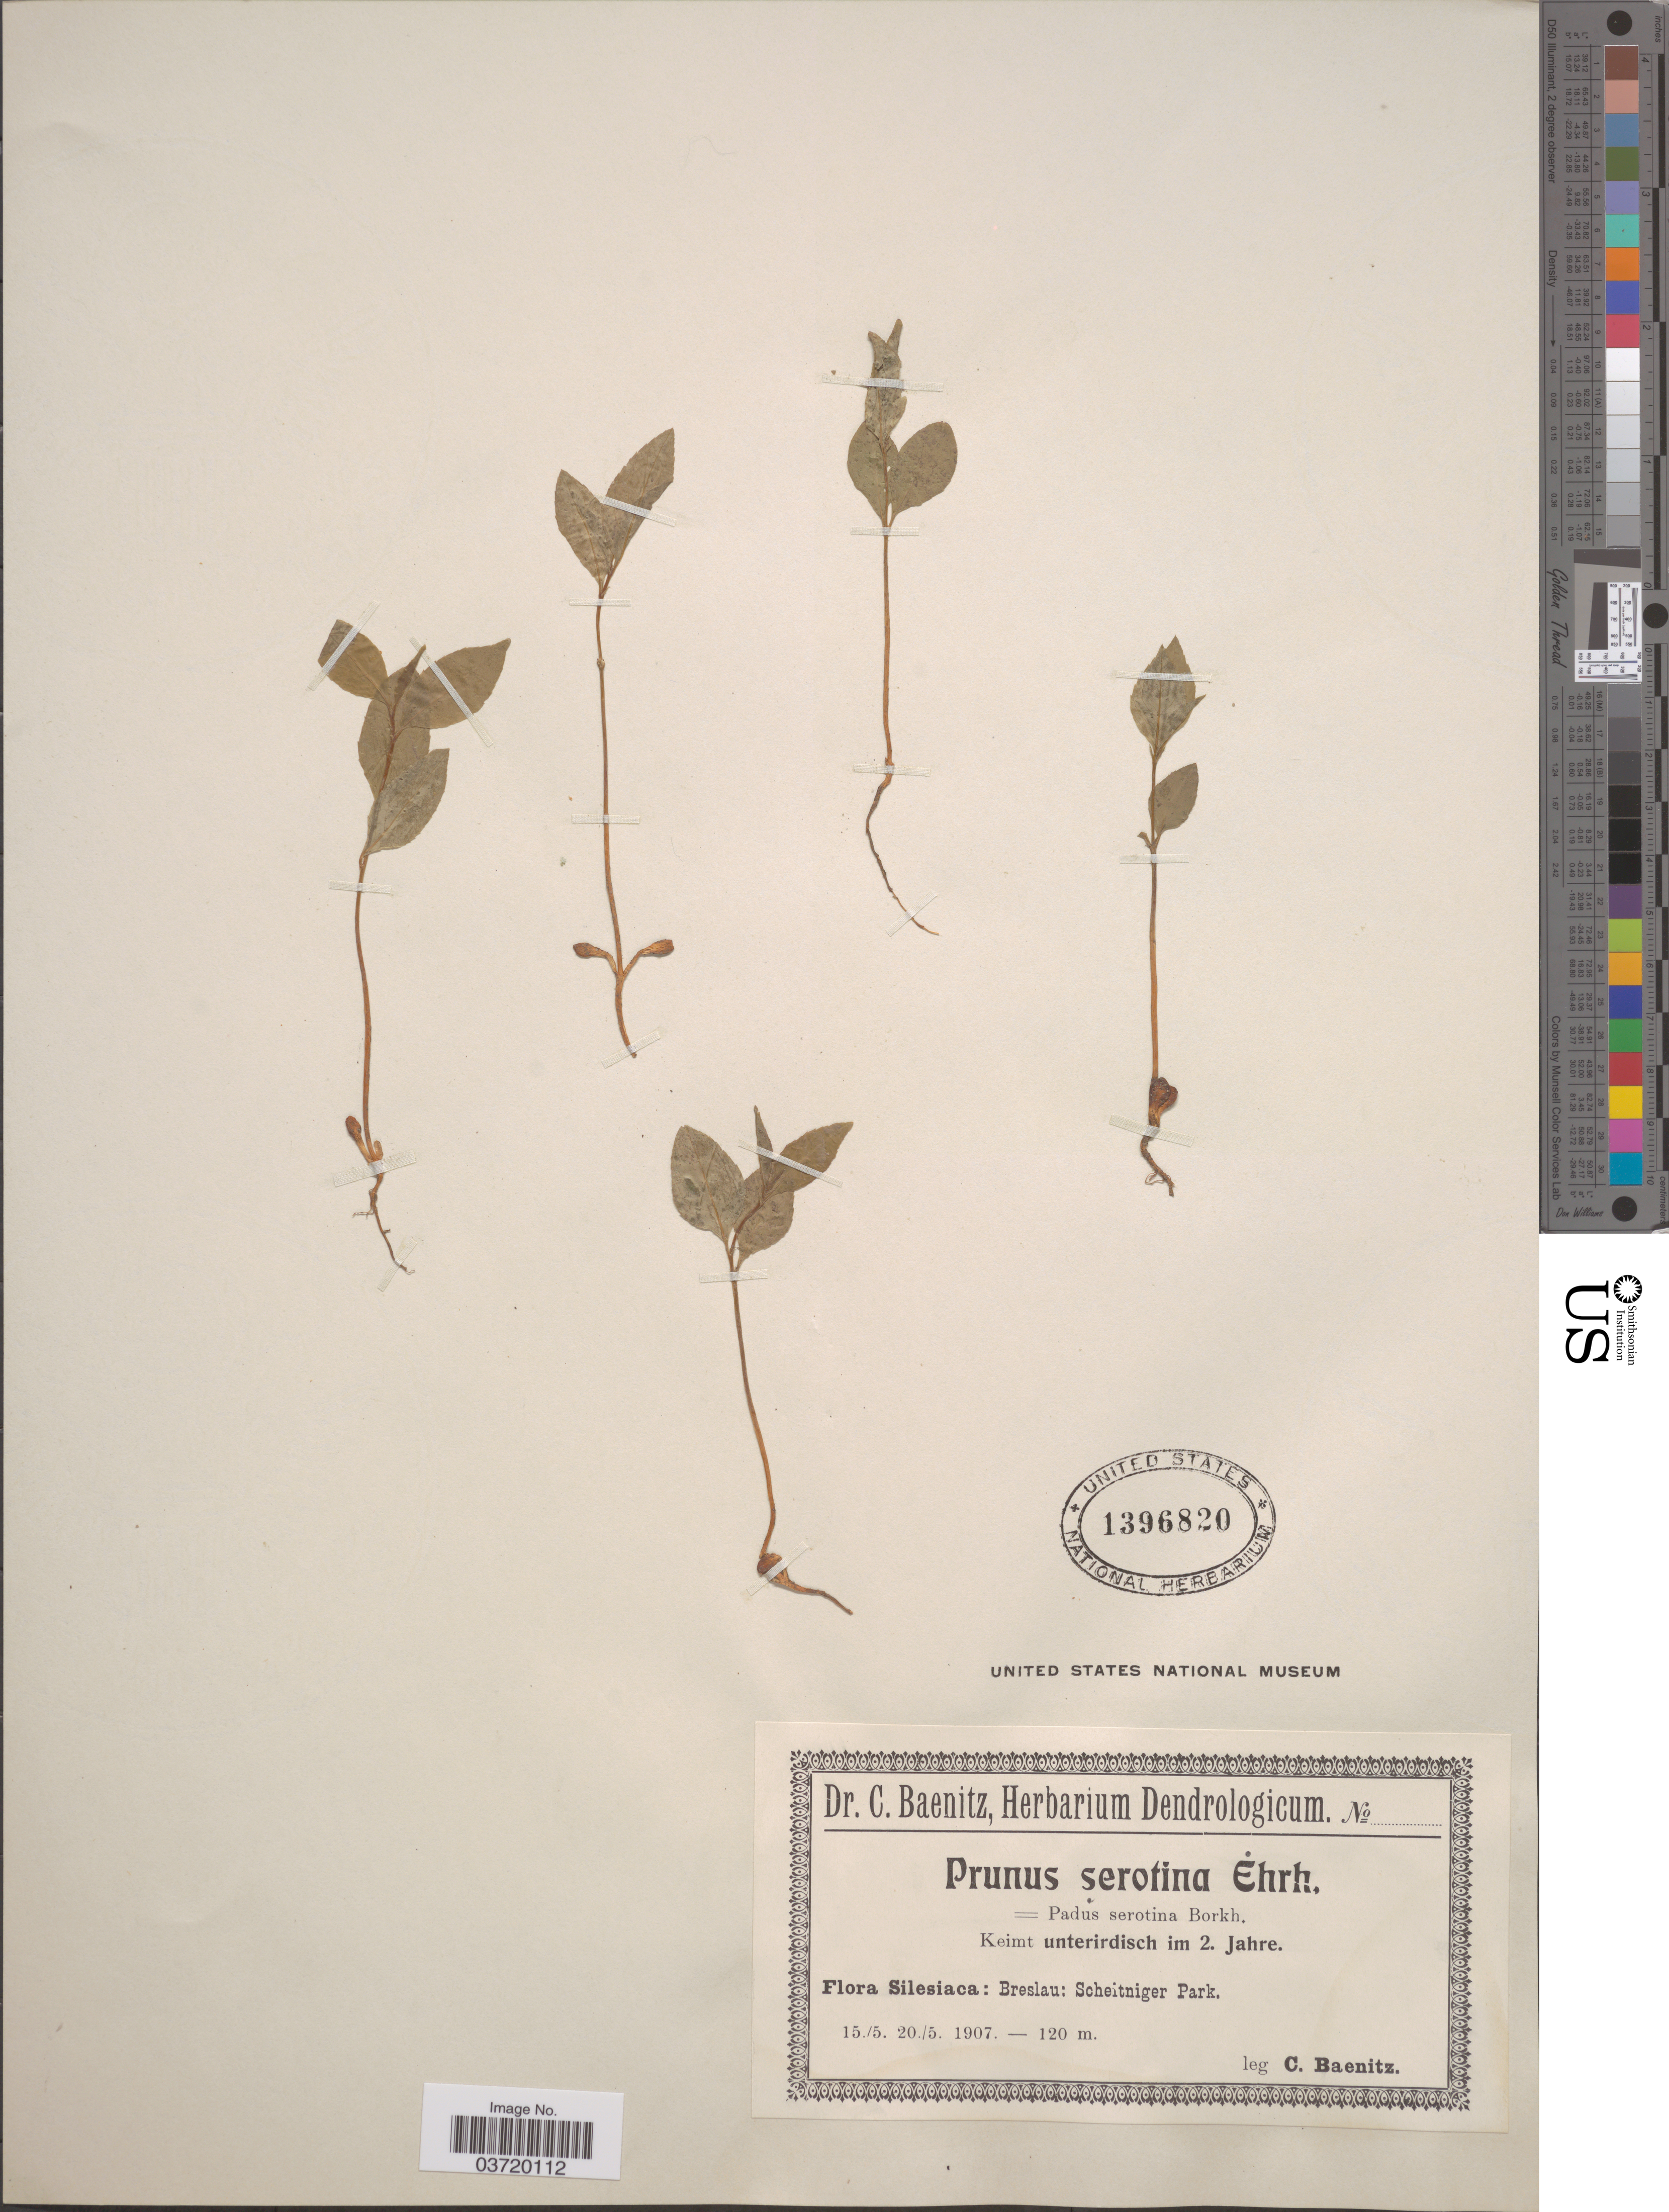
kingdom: Plantae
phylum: Tracheophyta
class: Magnoliopsida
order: Rosales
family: Rosaceae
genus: Prunus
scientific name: Prunus serotina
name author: Ehrh.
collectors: C. G. Baenitz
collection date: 1907-05-15/1907-05-20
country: Poland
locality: Silesiaca: Breslau: Scheitniger Park.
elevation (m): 120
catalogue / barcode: US 1396820